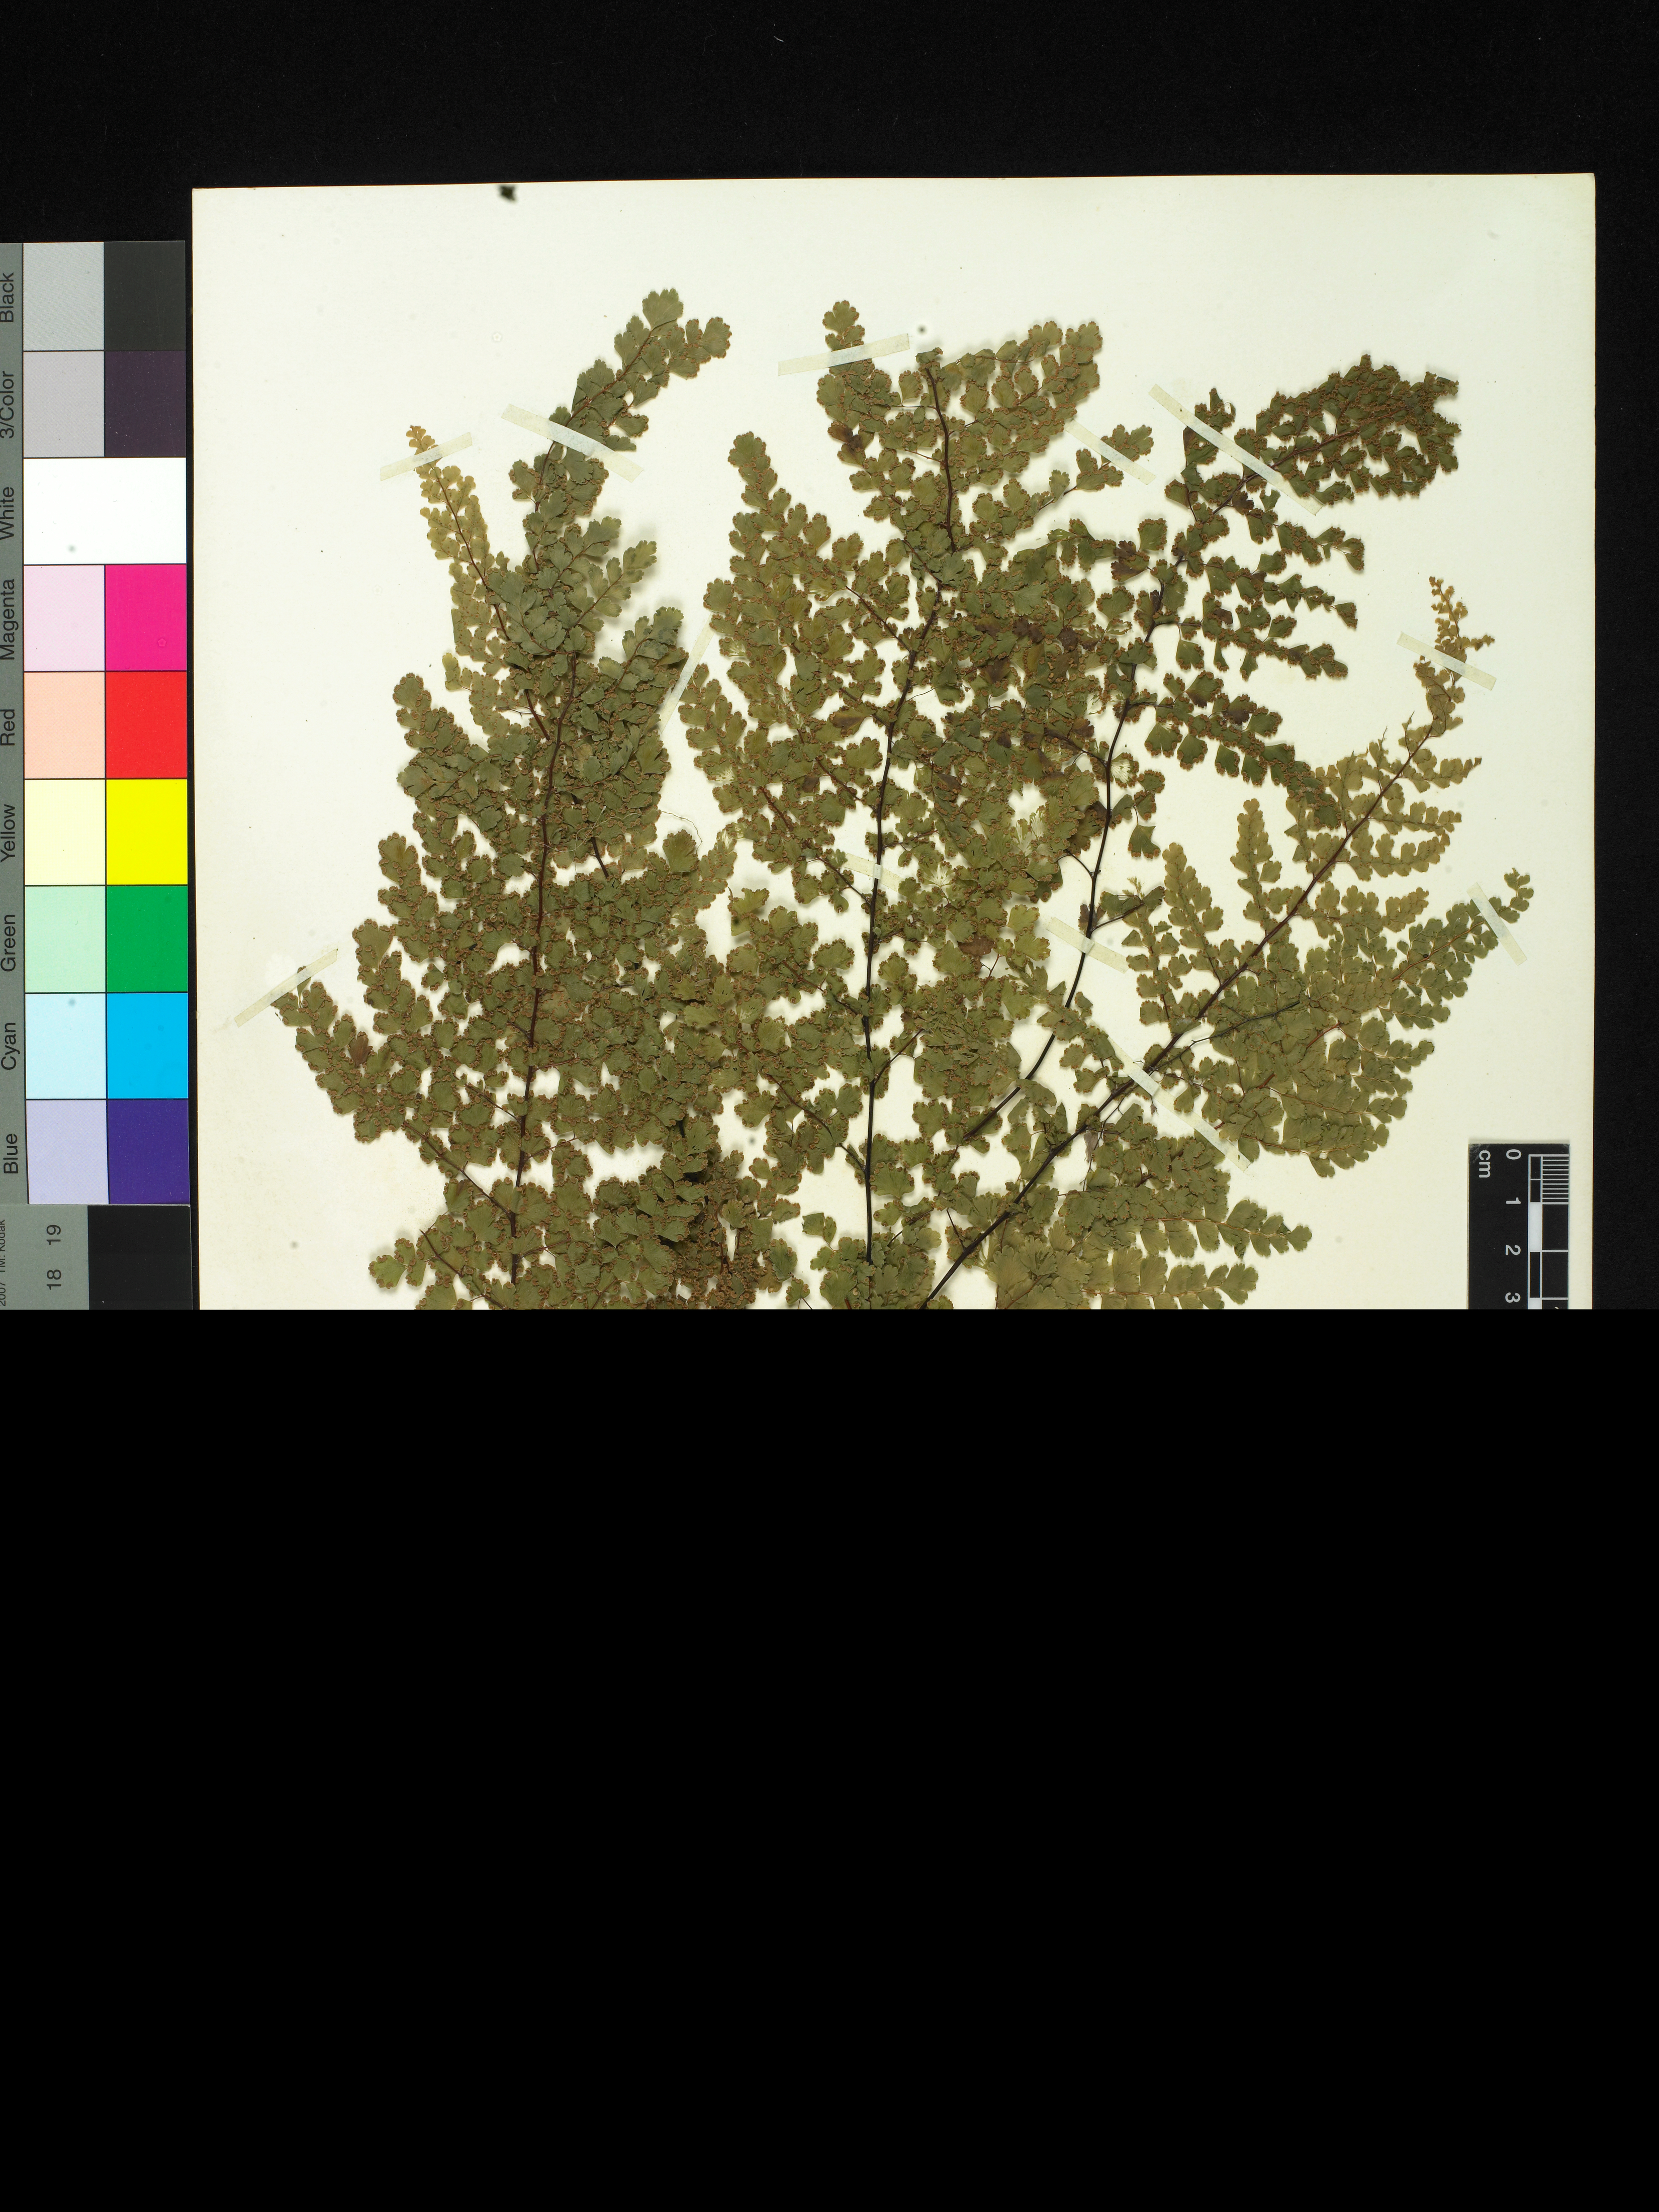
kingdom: Plantae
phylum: Tracheophyta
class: Polypodiopsida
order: Polypodiales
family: Pteridaceae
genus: Adiantum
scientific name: Adiantum concinnum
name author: Humb. & Bonpl. ex Willd.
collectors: E. Palmer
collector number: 1935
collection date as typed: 05 Jan 1892 to 06 Feb 1892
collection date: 1892-01-05/1892-02-06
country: Mexico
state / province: Nayarit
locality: Tepic, Nayarit.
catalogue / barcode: US 231215